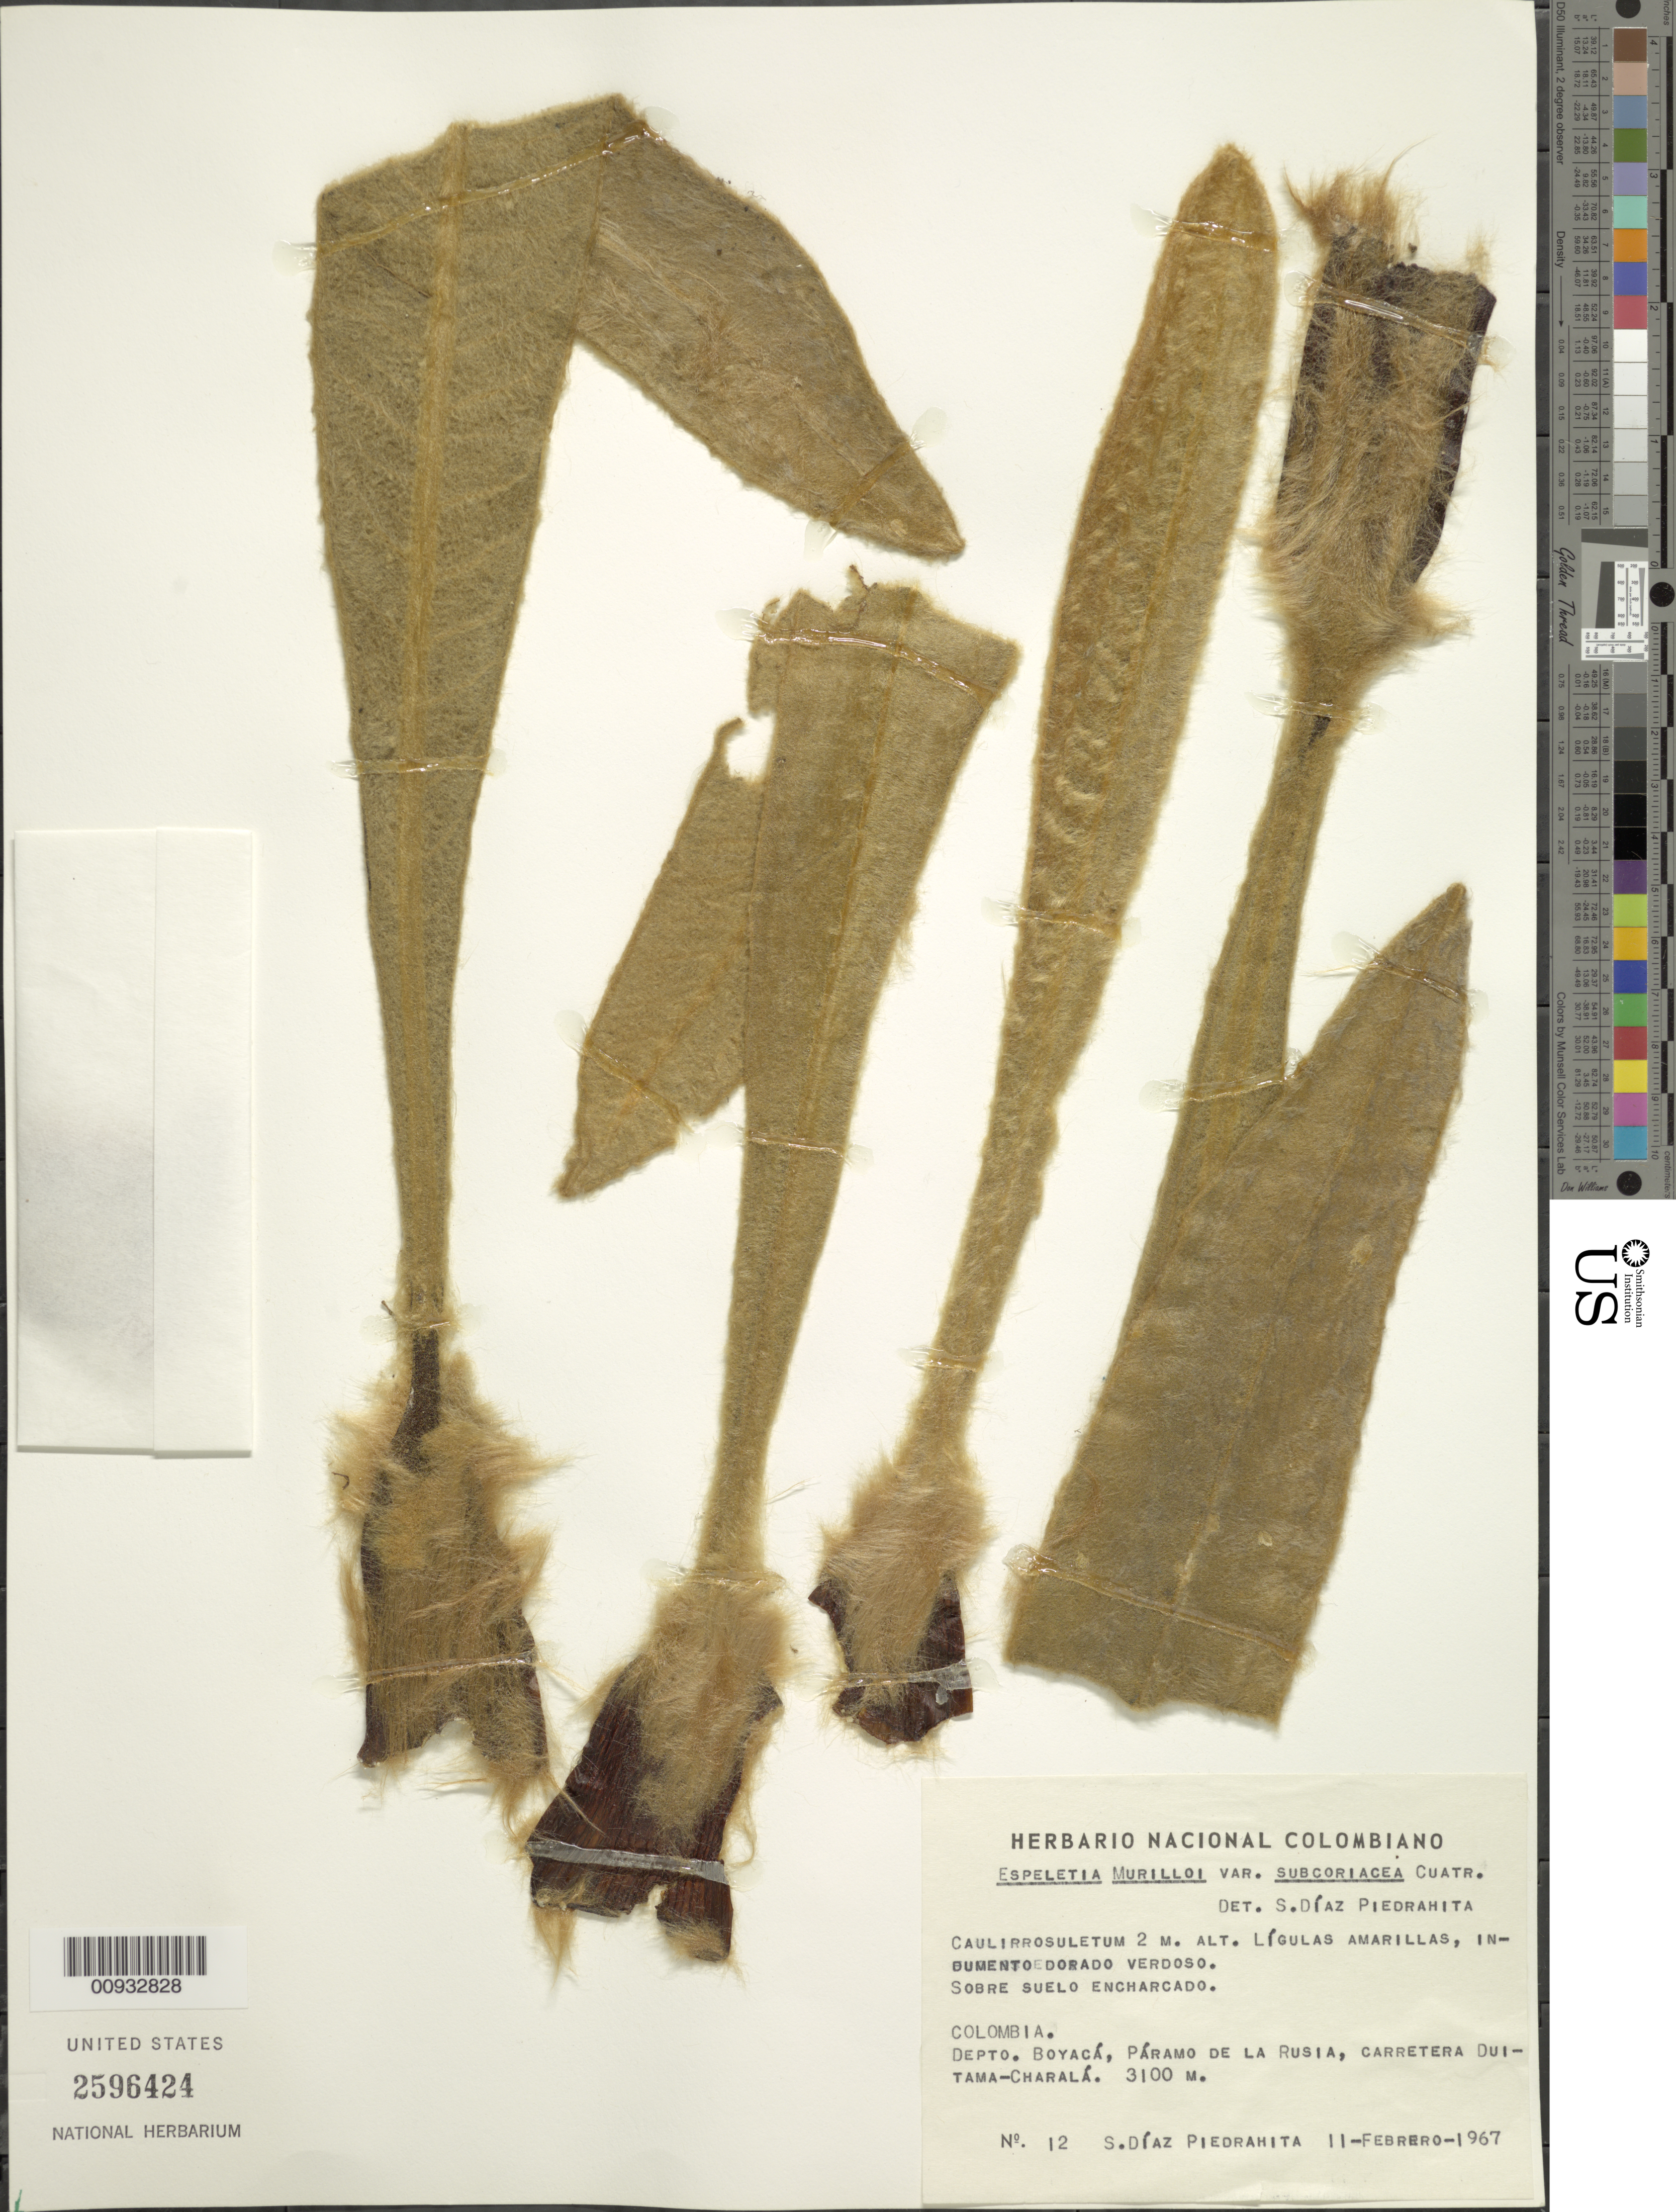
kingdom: Plantae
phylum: Tracheophyta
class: Magnoliopsida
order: Asterales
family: Asteraceae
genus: Espeletia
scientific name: Espeletia murilloi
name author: Cuatrec.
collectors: S. Díaz Píedrahíta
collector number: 12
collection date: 1967-02-11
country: Colombia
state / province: Boyacá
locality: Paramo de La Rusia, Carretera Duitama-Charala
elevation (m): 3100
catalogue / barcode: US 2596424